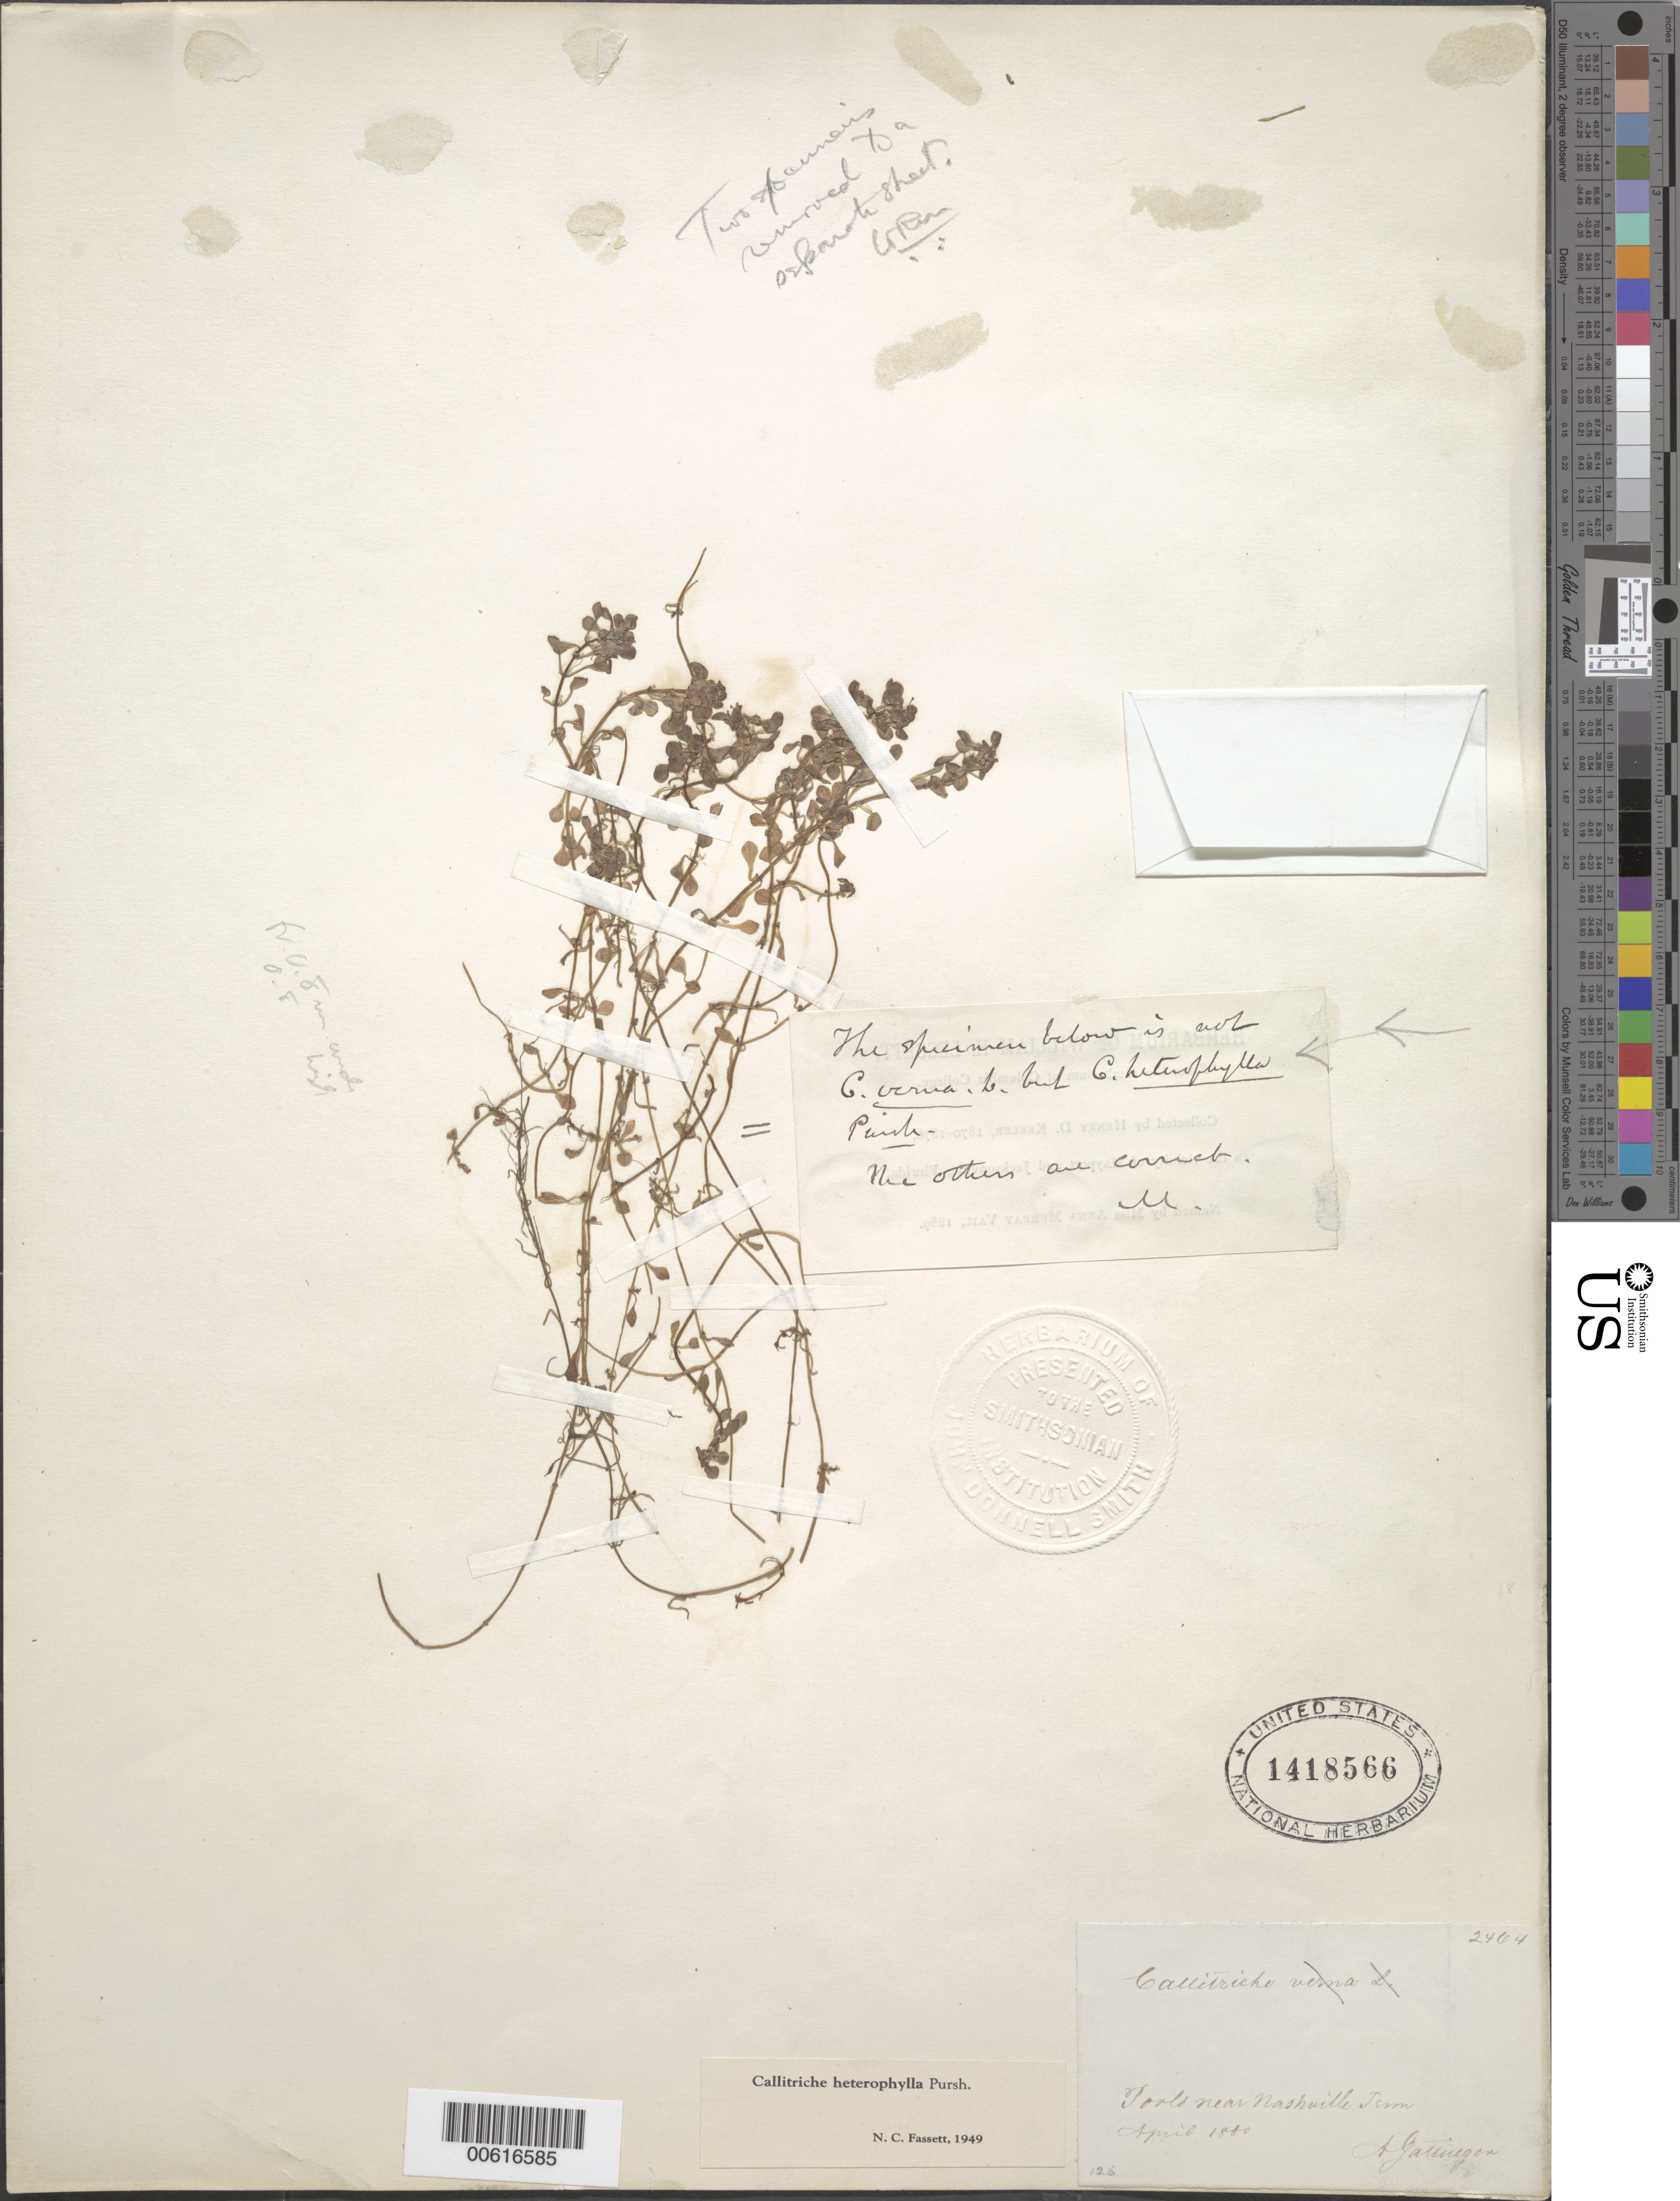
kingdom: Plantae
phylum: Tracheophyta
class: Magnoliopsida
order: Lamiales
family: Plantaginaceae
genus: Callitriche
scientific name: Callitriche heterophylla Pursh emend. Darby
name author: Pursh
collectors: A. Gattinger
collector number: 2464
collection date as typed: Apr 1880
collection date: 1880-04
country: United States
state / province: Tennessee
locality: Near Nashville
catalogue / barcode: US 1418566